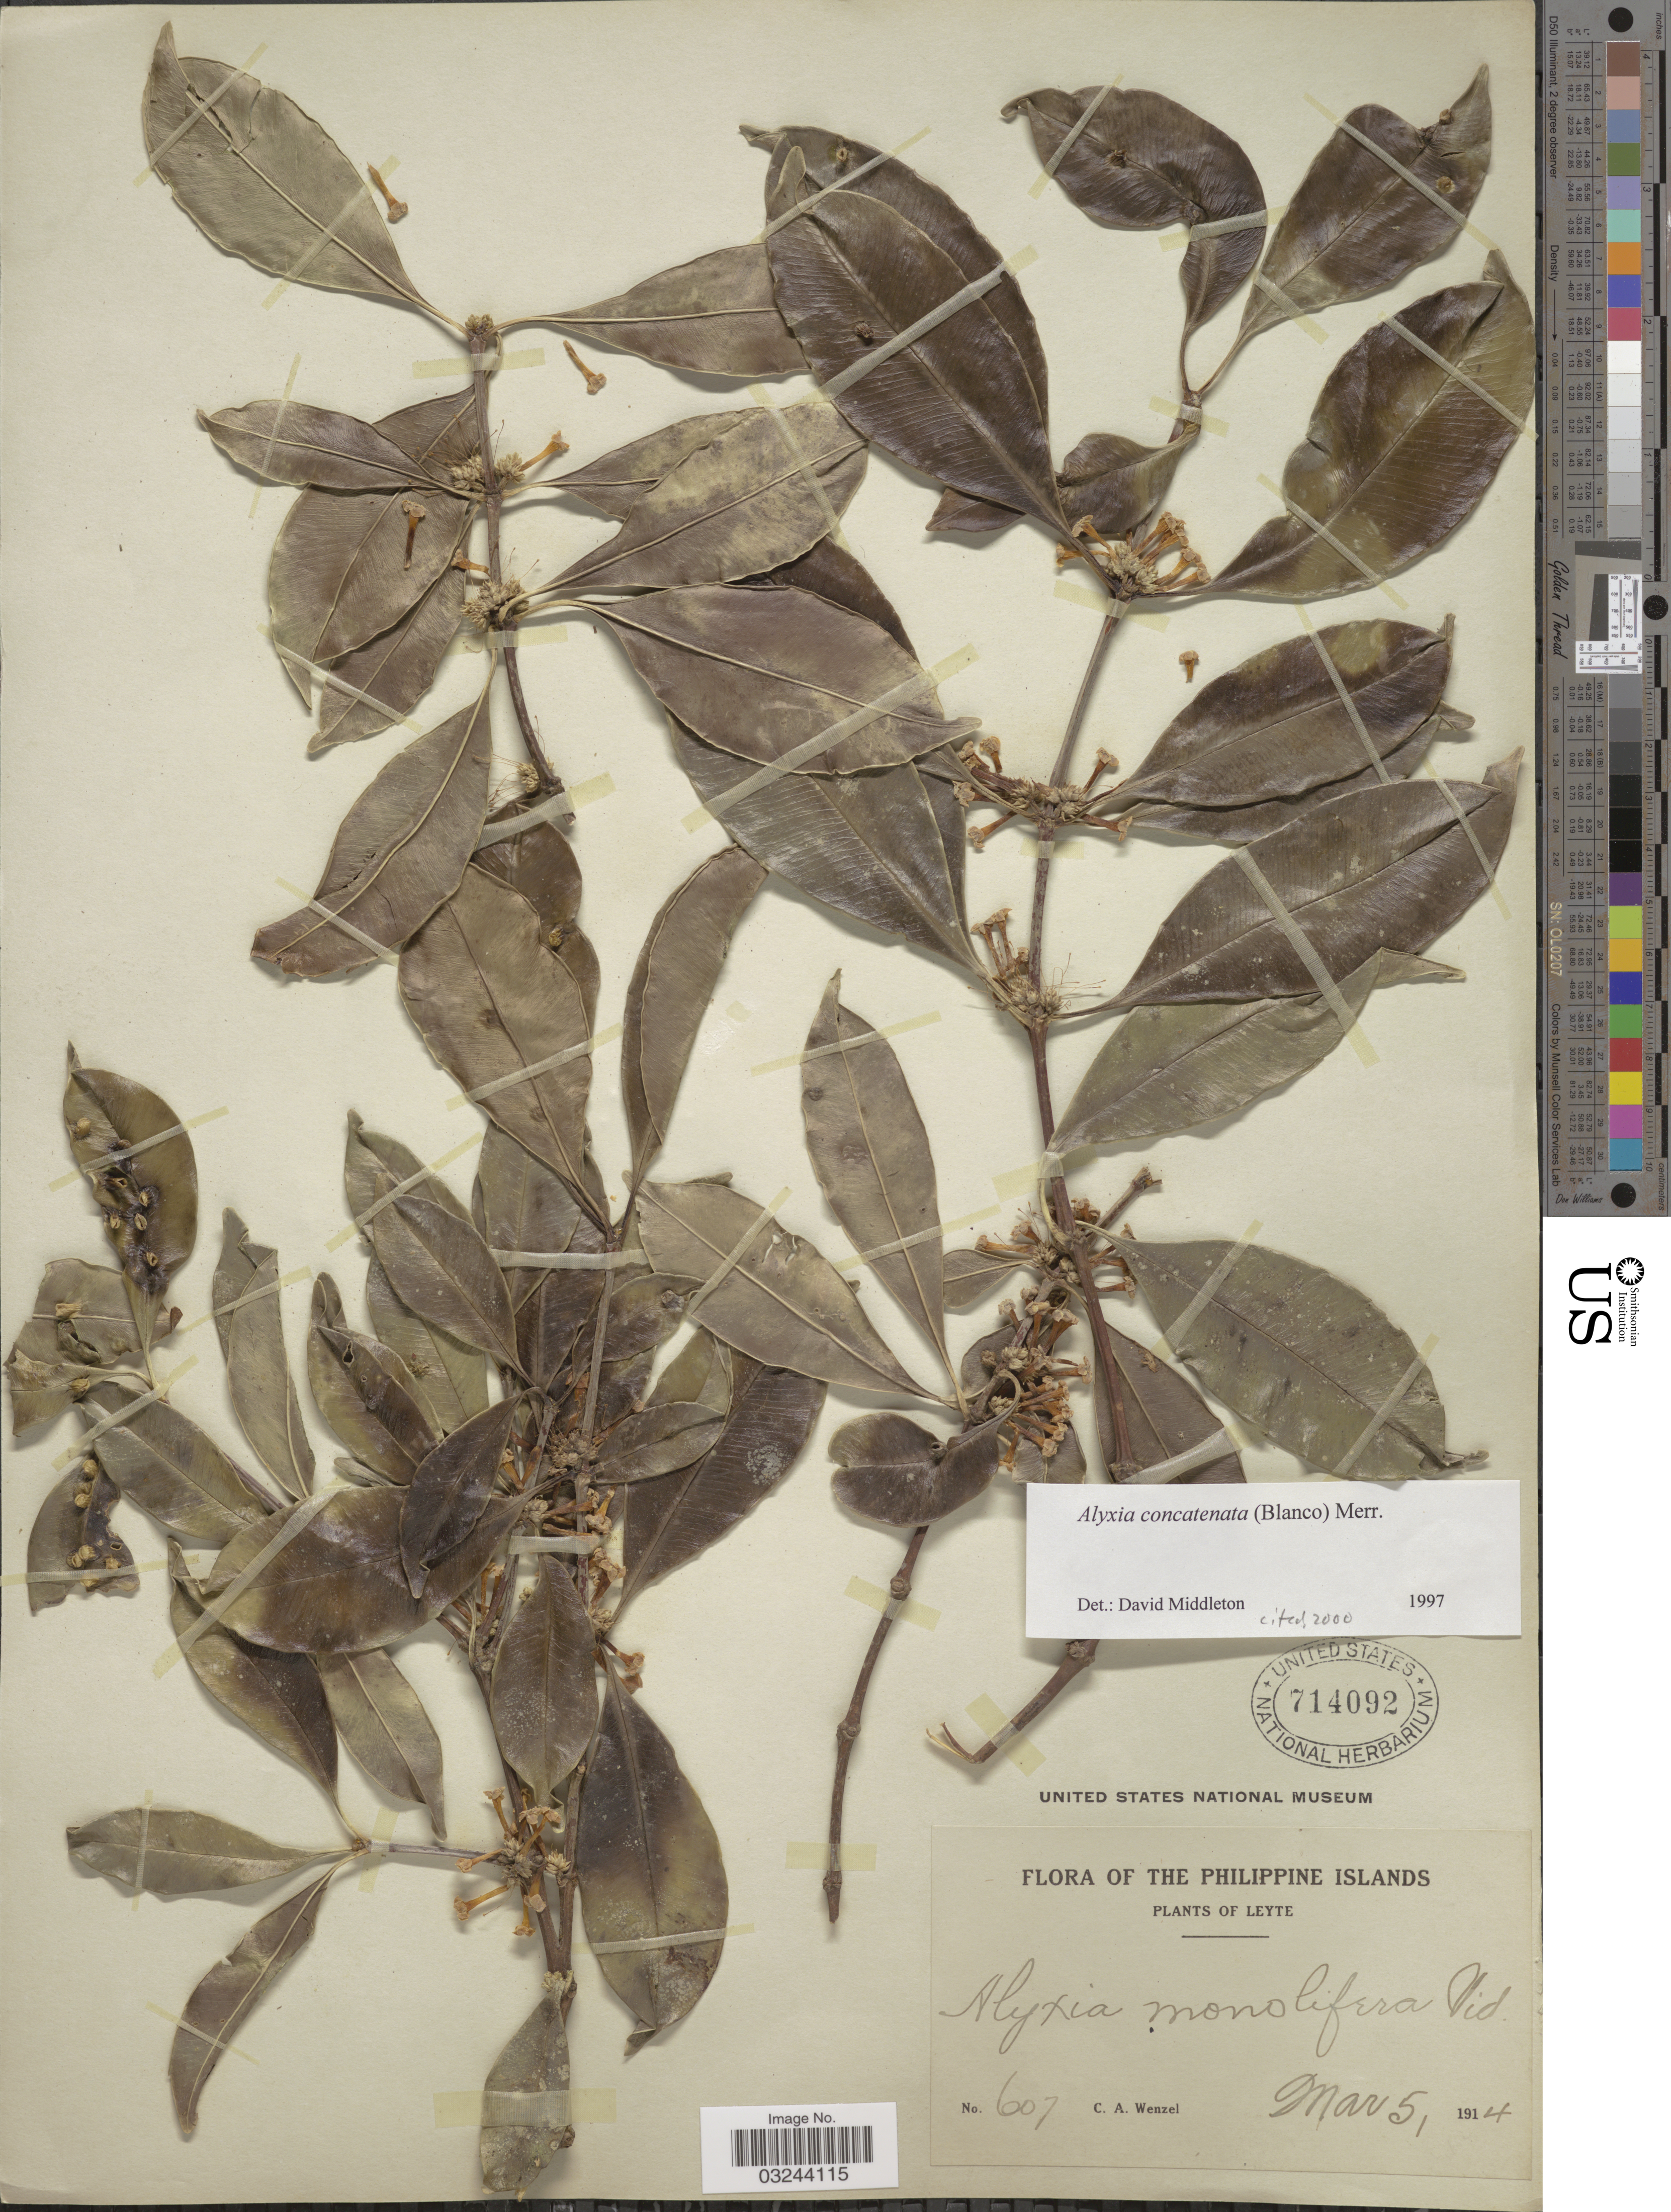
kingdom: Plantae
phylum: Tracheophyta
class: Magnoliopsida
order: Gentianales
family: Apocynaceae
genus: Alyxia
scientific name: Alyxia concatenata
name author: (Blanco) Merr.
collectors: C. Wenzel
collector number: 607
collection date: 1914-03-05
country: Philippines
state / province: Eastern Visayas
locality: The Philippine Islands, Leyte.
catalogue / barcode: US 714092